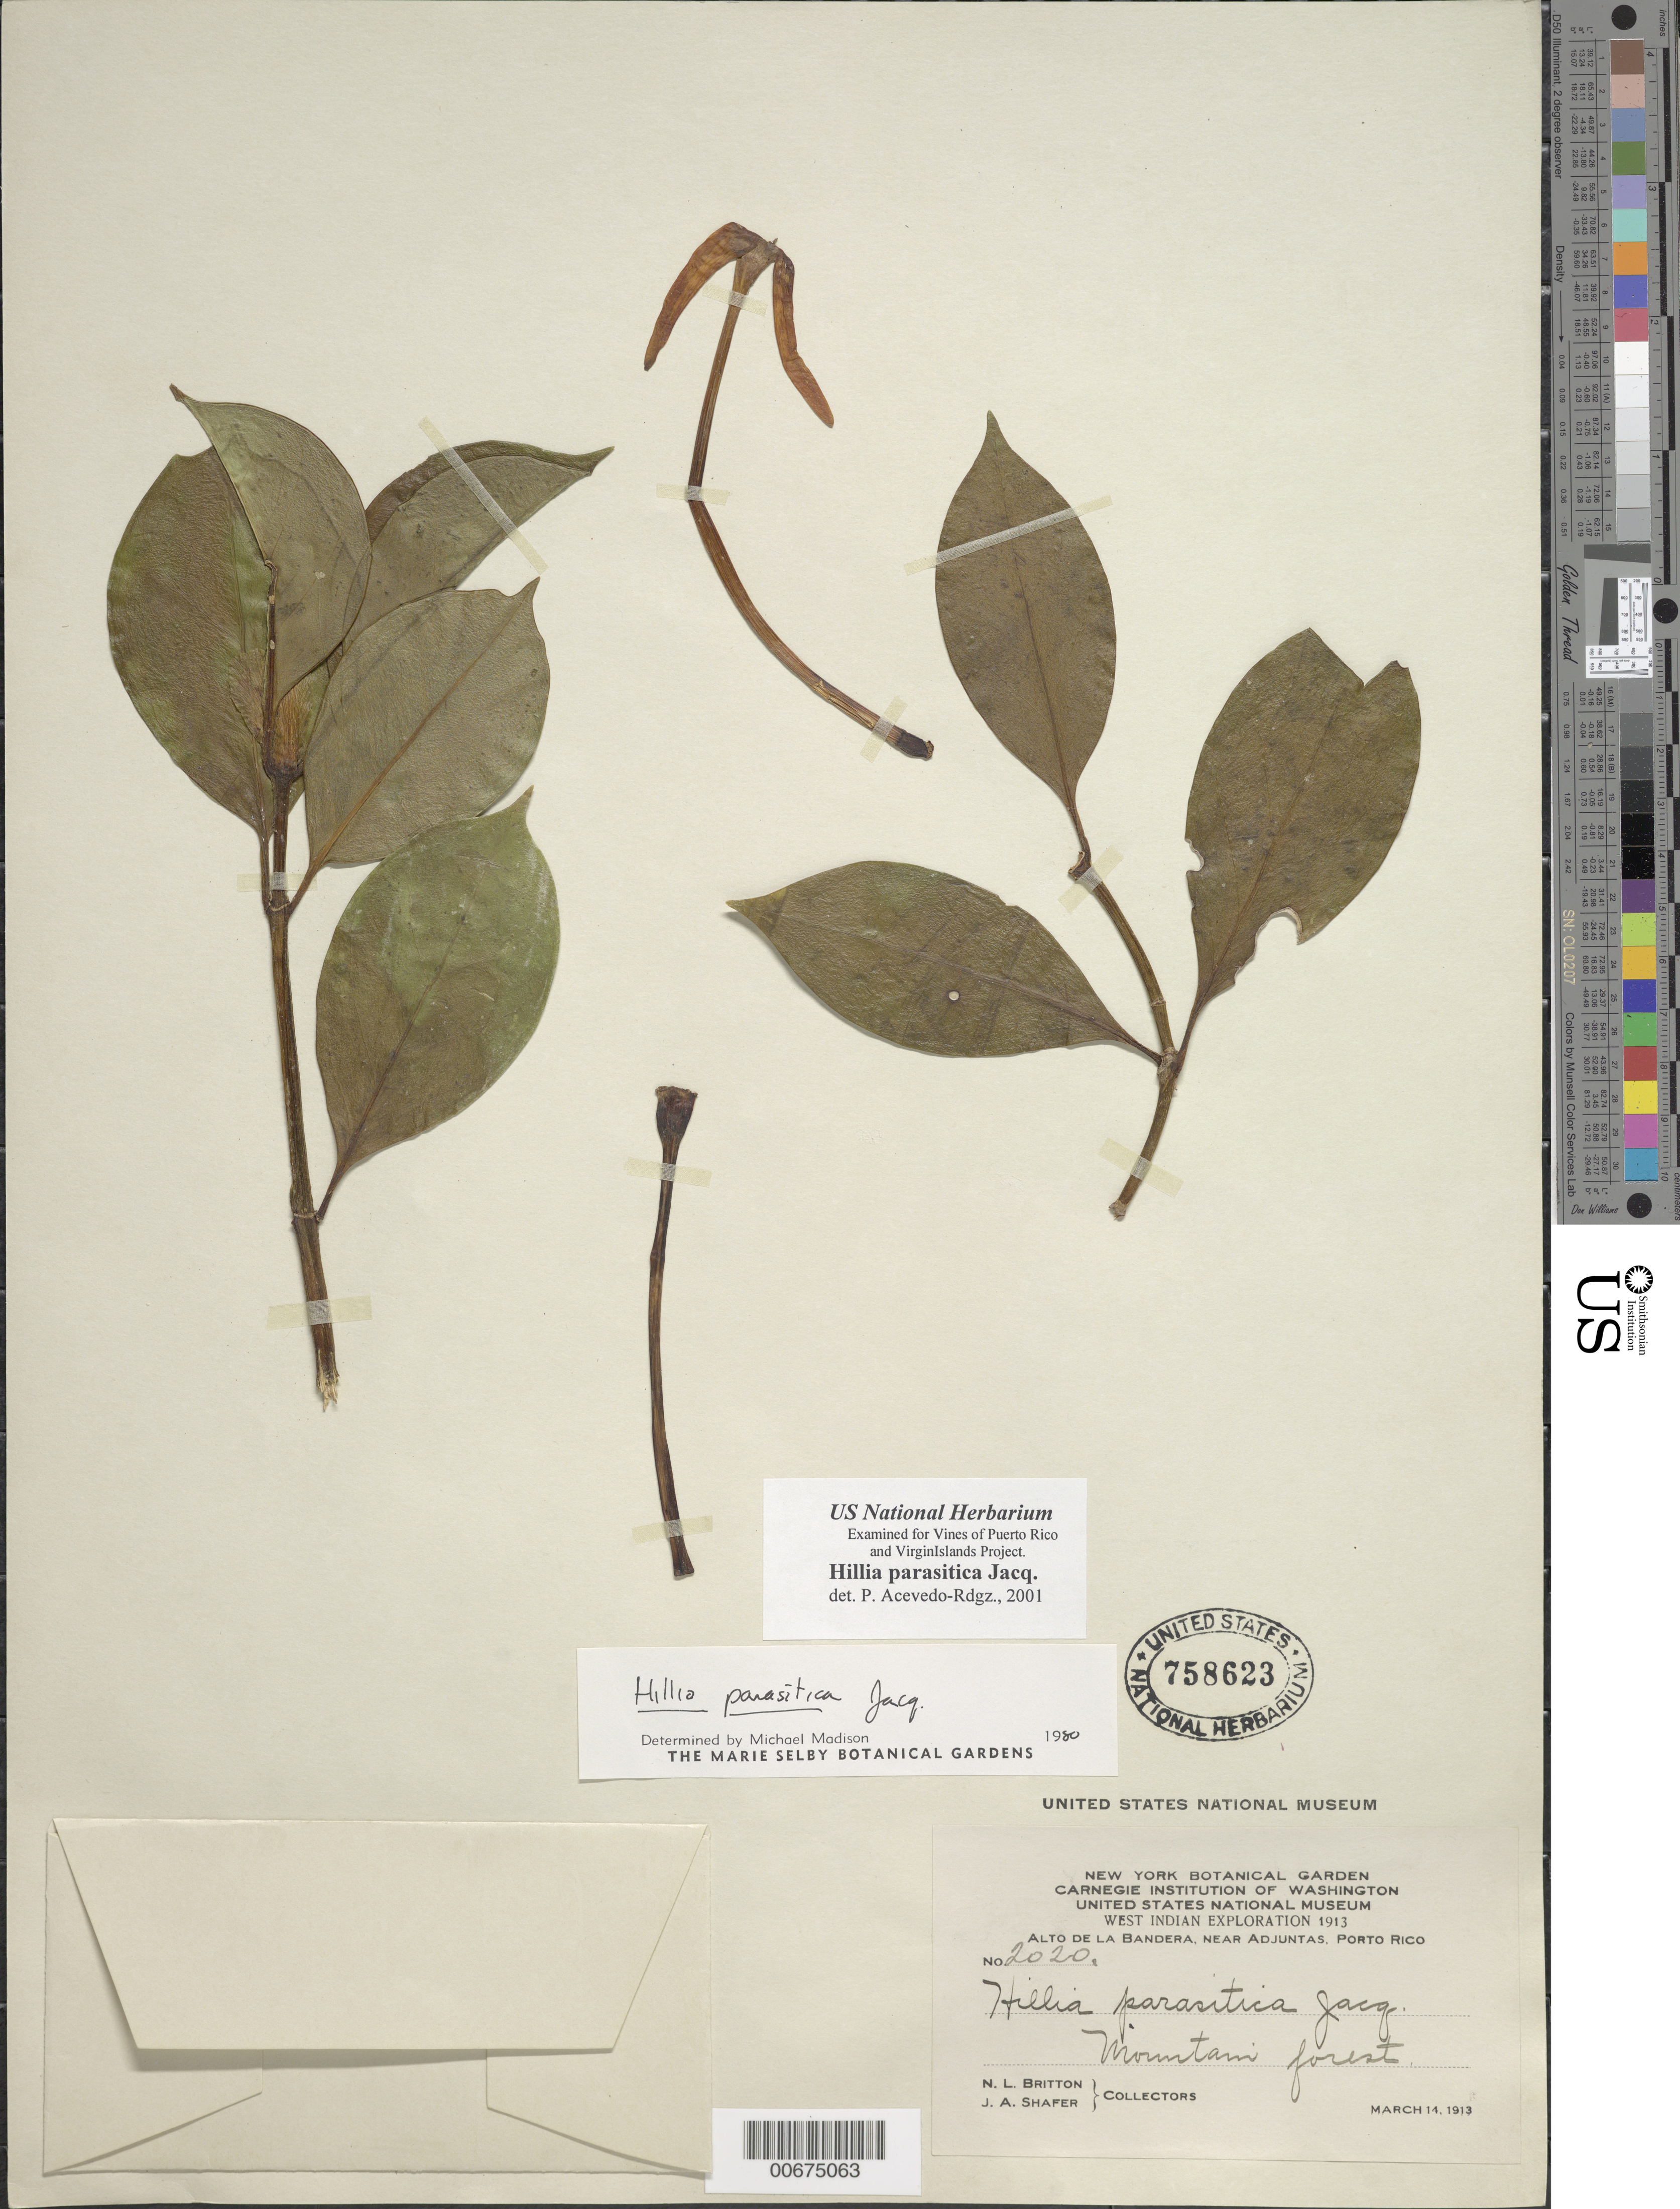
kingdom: Plantae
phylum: Tracheophyta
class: Magnoliopsida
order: Gentianales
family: Rubiaceae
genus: Hillia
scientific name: Hillia parasitica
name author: Jacq.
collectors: N. Britton & J. A. Shafer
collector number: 2020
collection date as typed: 14 Mar 1913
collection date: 1913-03-14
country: Puerto Rico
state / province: Adjuntas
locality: Adjuntas; near Alto de la Bandera. Mountain forest.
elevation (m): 700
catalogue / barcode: US 758623